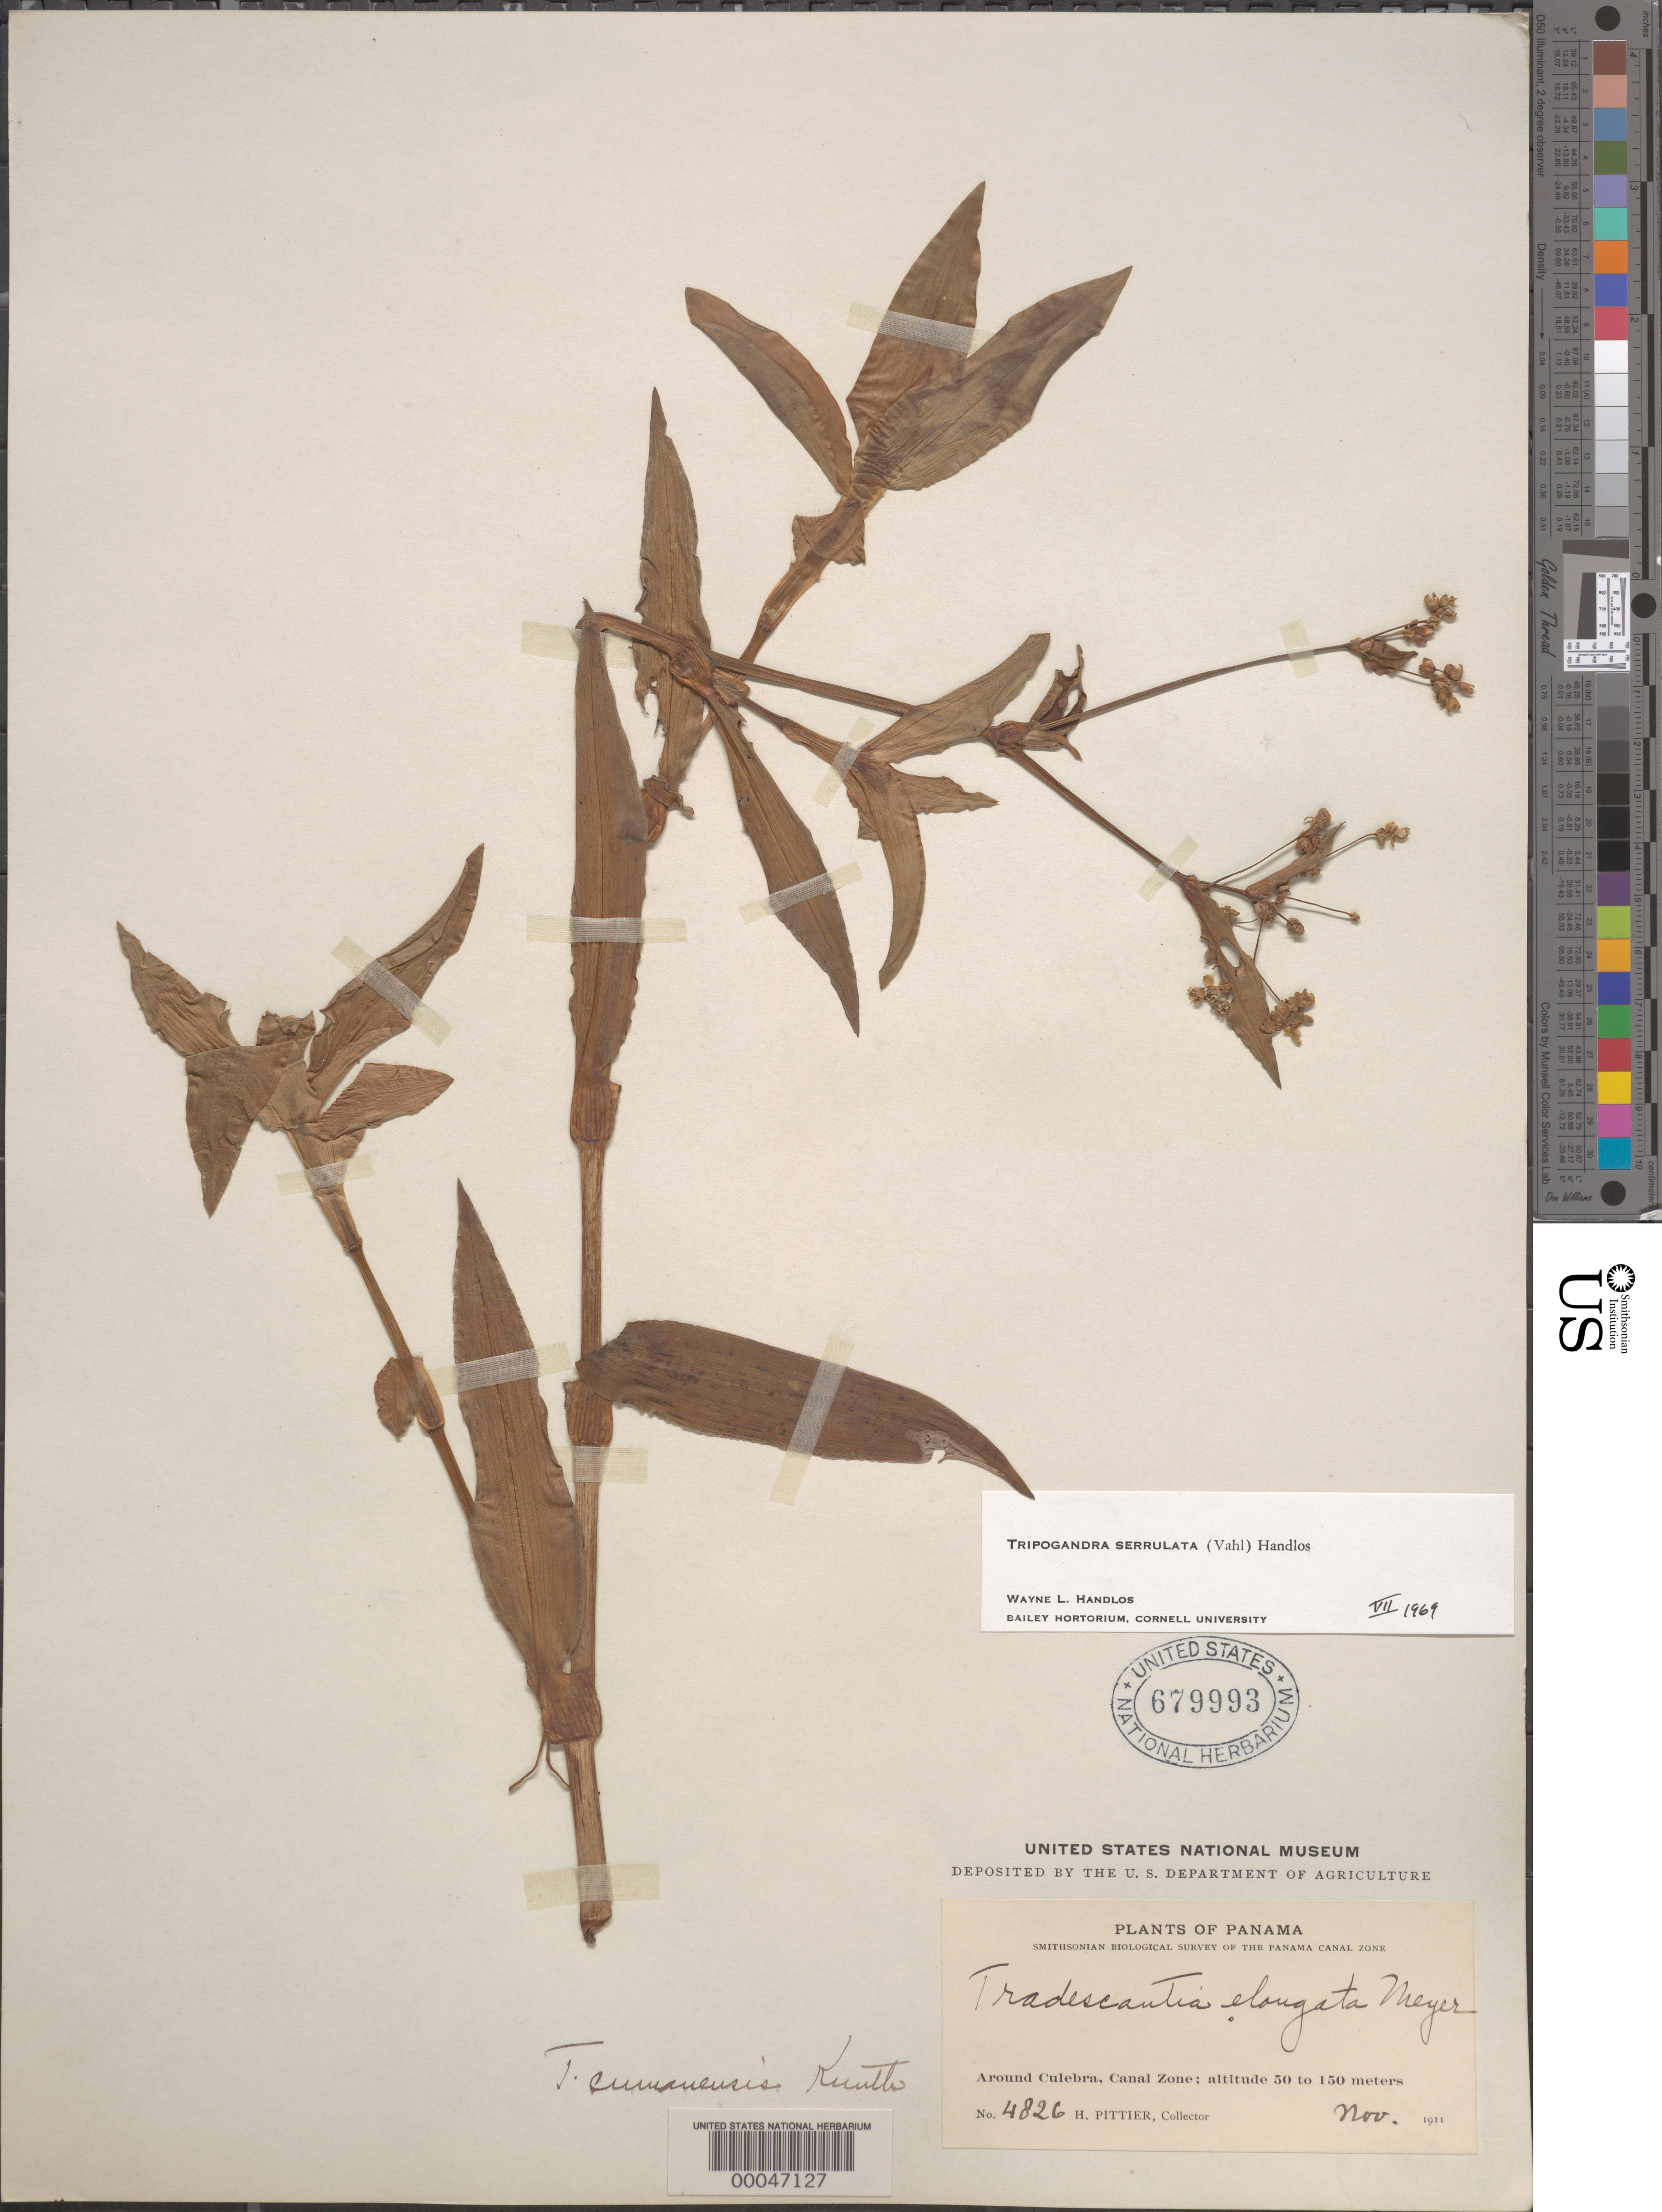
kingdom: Plantae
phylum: Tracheophyta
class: Liliopsida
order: Commelinales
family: Commelinaceae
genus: Tripogandra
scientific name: Tripogandra serrulata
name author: (Vahl) Handlos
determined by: Handlos, W. L.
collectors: H. F. Pittier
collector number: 4826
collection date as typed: Nov 1911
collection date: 1911-11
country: Panama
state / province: Colón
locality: Near Culebra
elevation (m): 50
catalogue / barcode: US 679993